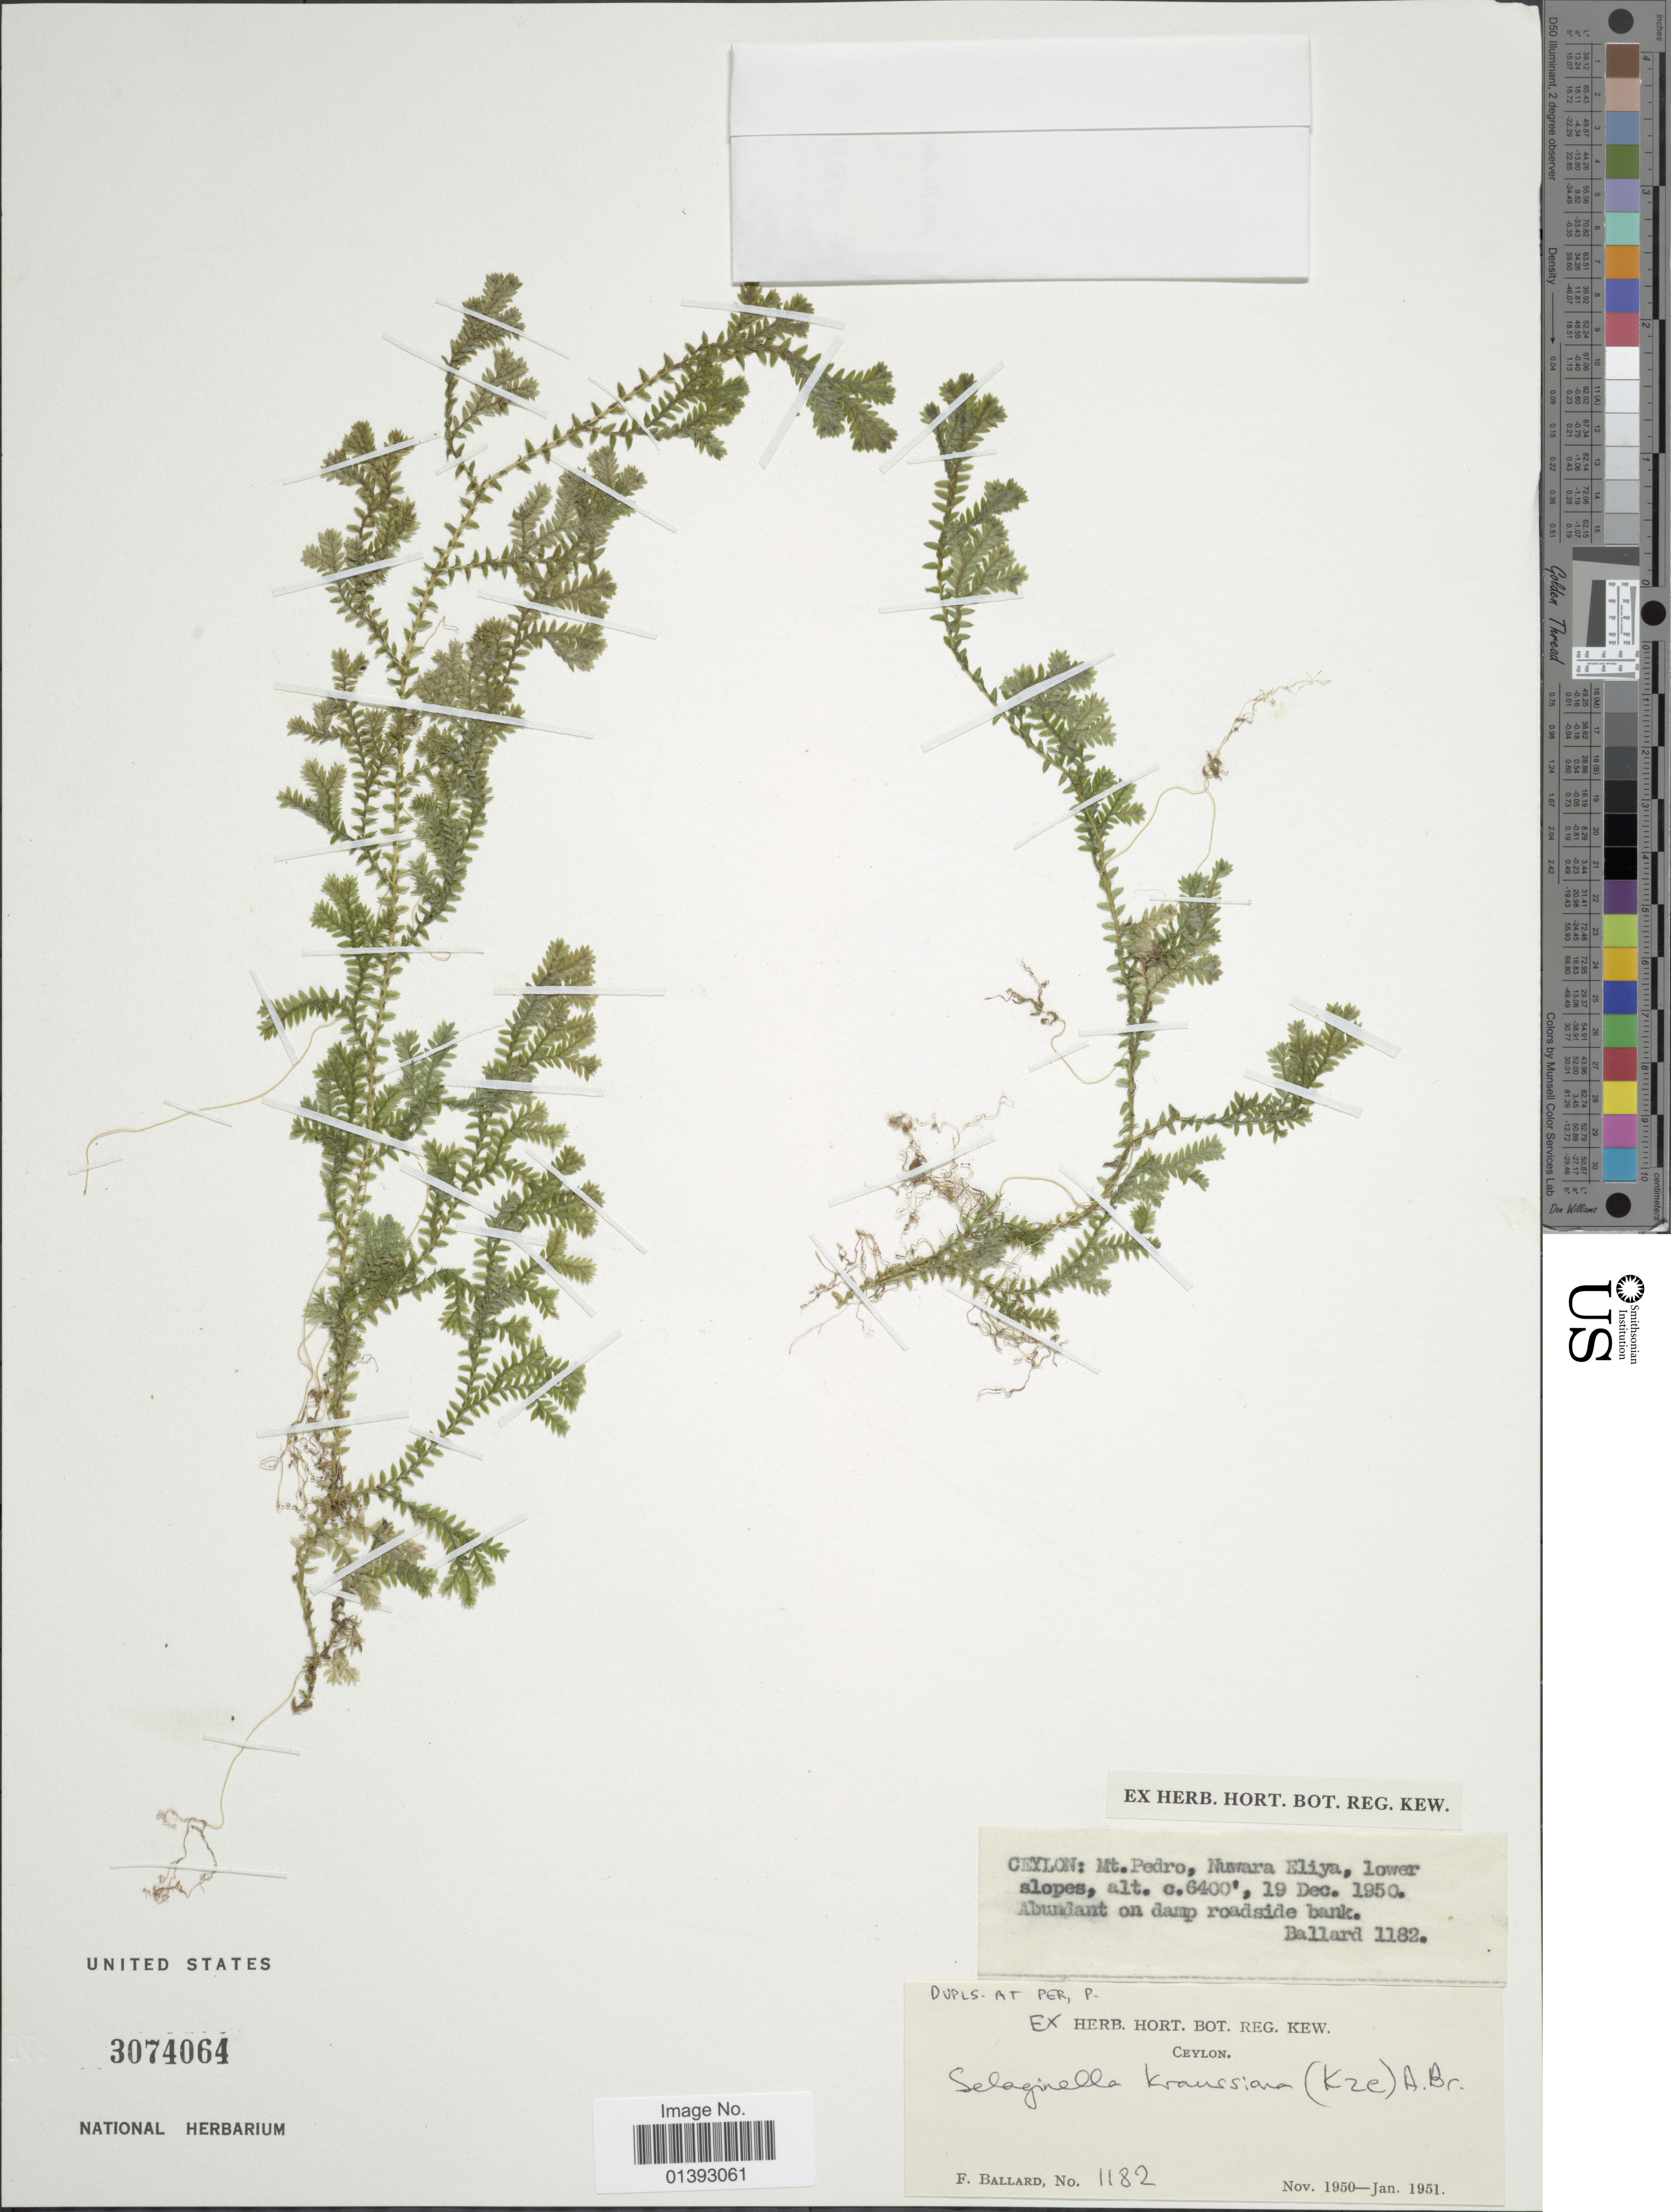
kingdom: Plantae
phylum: Tracheophyta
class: Lycopodiopsida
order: Selaginellales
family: Selaginellaceae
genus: Selaginella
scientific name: Selaginella kraussiana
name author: (Kunze) A. Braun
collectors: F. Ballard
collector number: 1182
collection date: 1950-12-19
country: Sri Lanka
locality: Mt. Pedro, Nuwara Eliya, lower slopes, Ceylon, abundant on damp roadside bank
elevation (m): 1951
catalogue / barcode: US 3074064